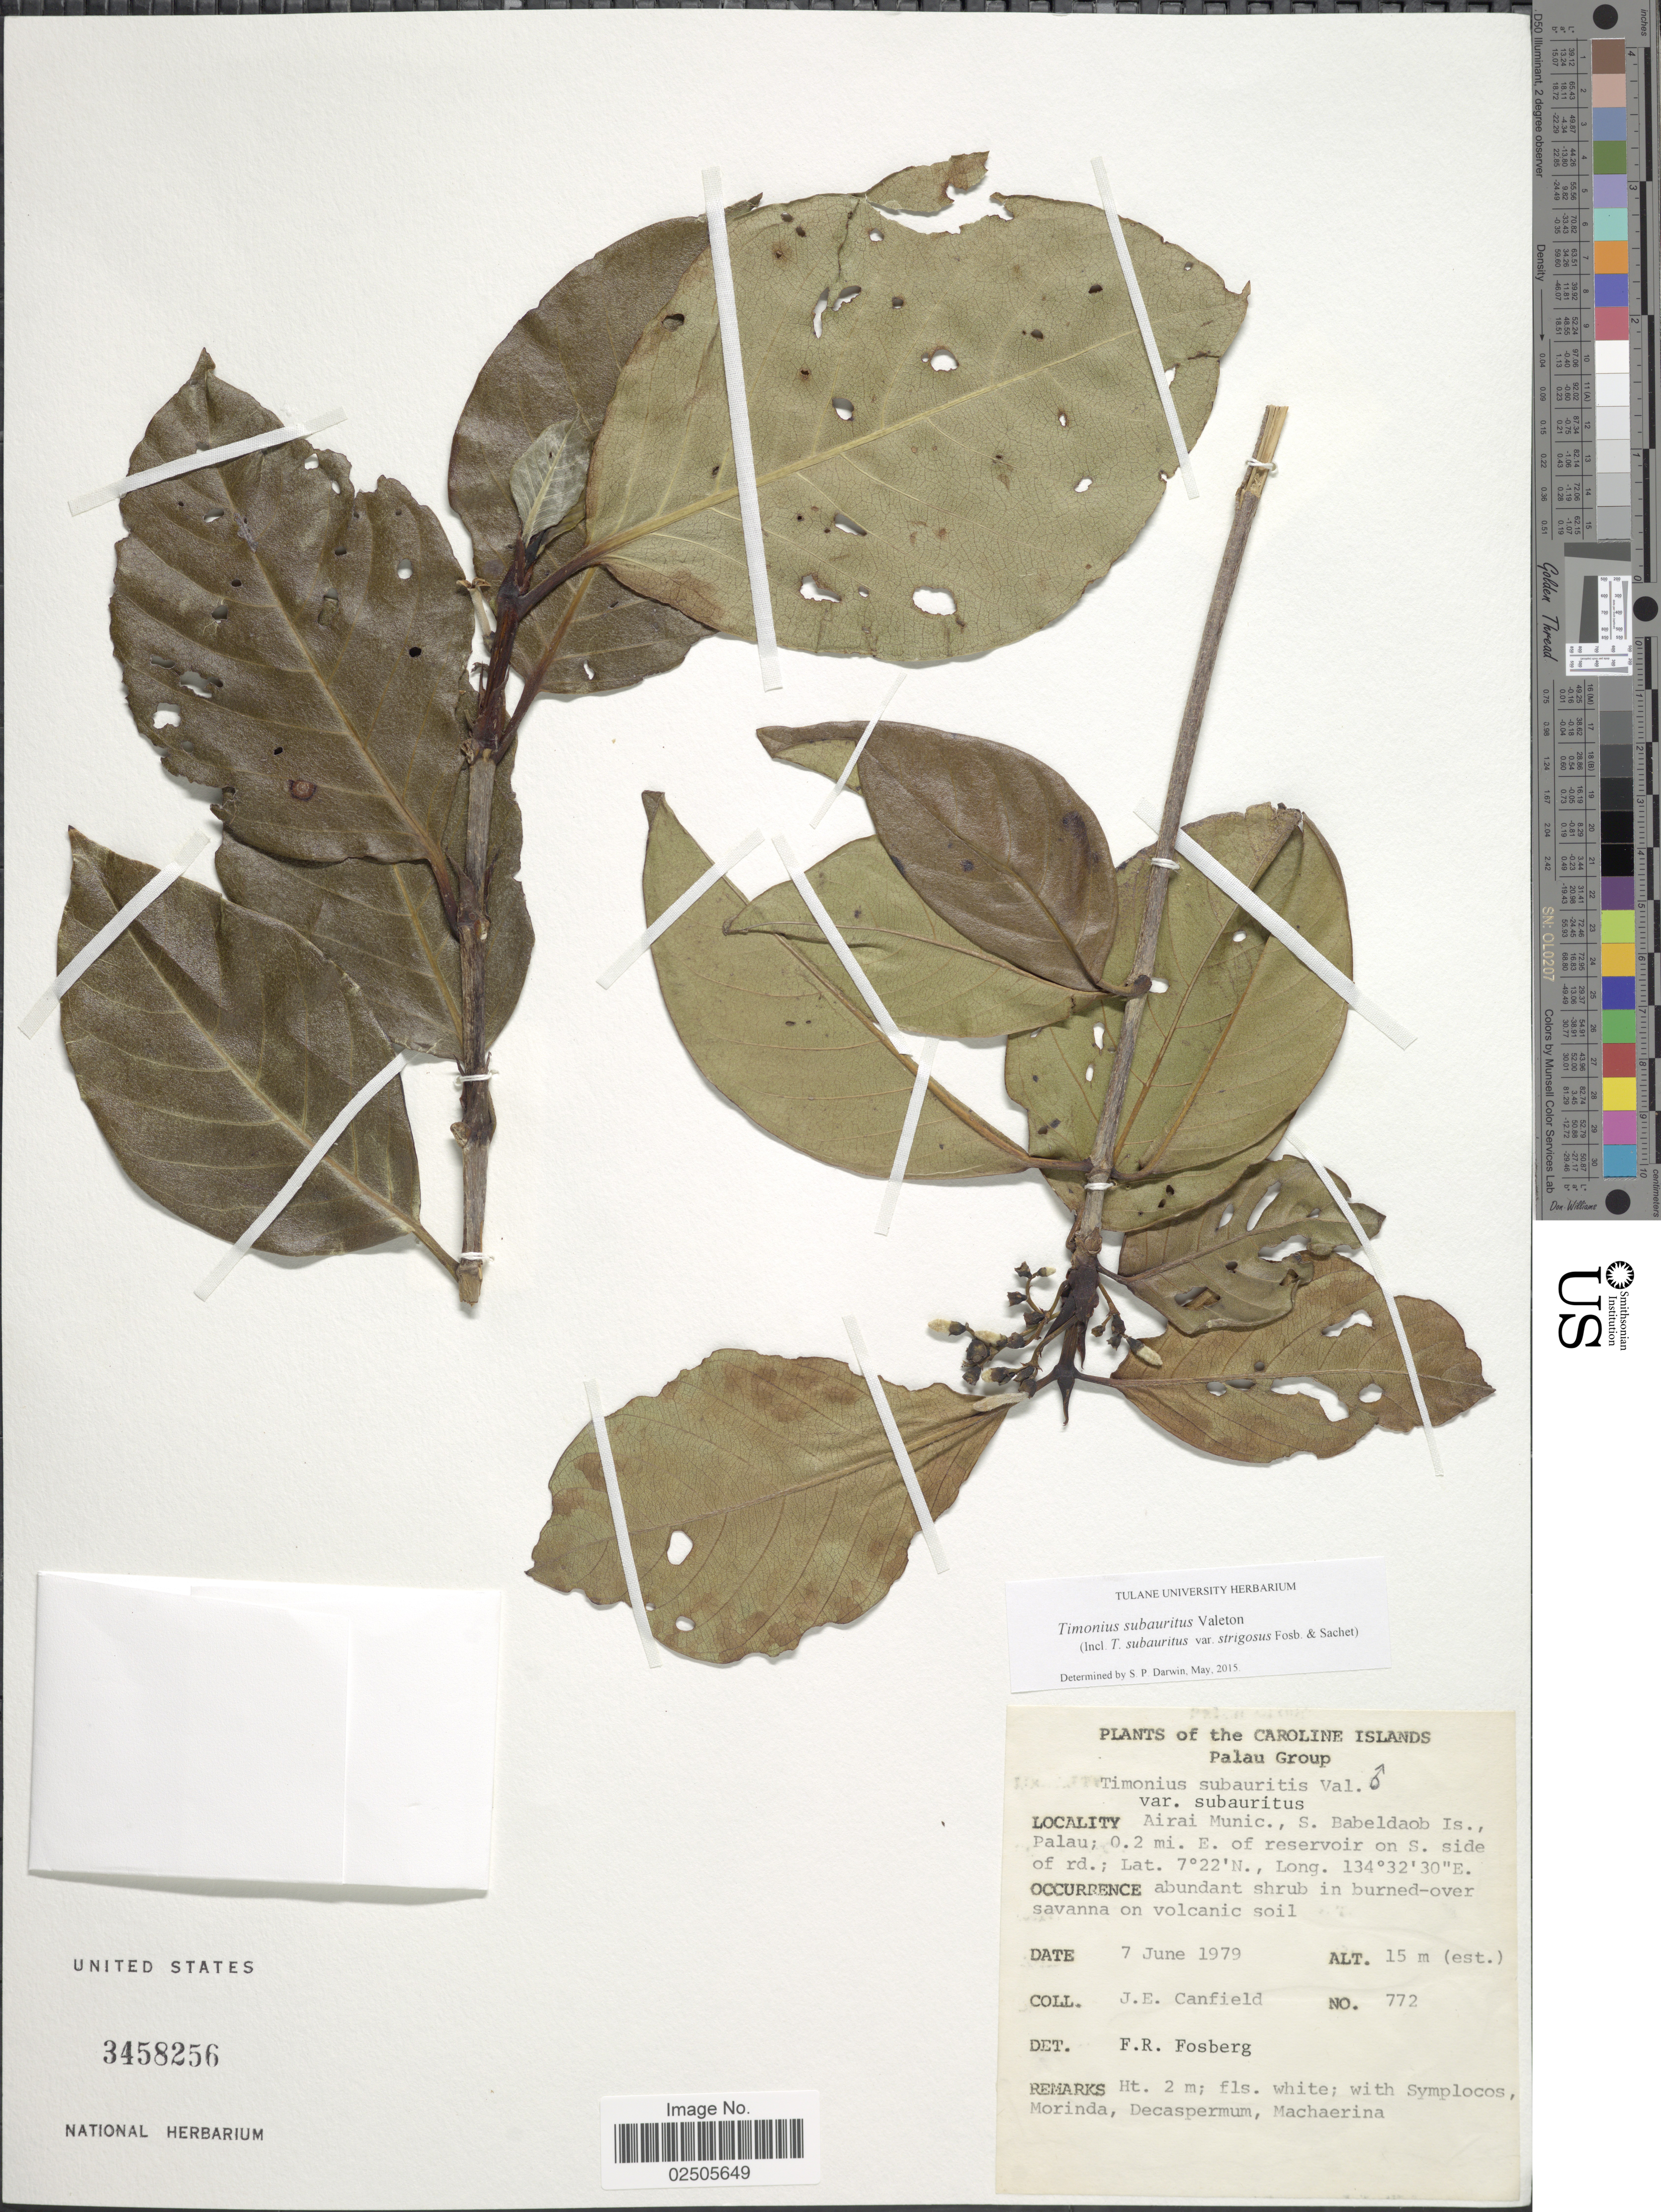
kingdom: Plantae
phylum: Tracheophyta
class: Magnoliopsida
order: Gentianales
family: Rubiaceae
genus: Timonius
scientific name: Timonius subauritus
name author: Valeton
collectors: J. E. Canfield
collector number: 772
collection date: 1979-06-07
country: Palau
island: Babeldaob [Babelthuap]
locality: The Caroline Islands, Palau Group, Airai Munic. S. Babeldaob Is., Palau; 0.2 mi. E. of reservoir on S. side of rd.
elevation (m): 15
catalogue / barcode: US 3458256